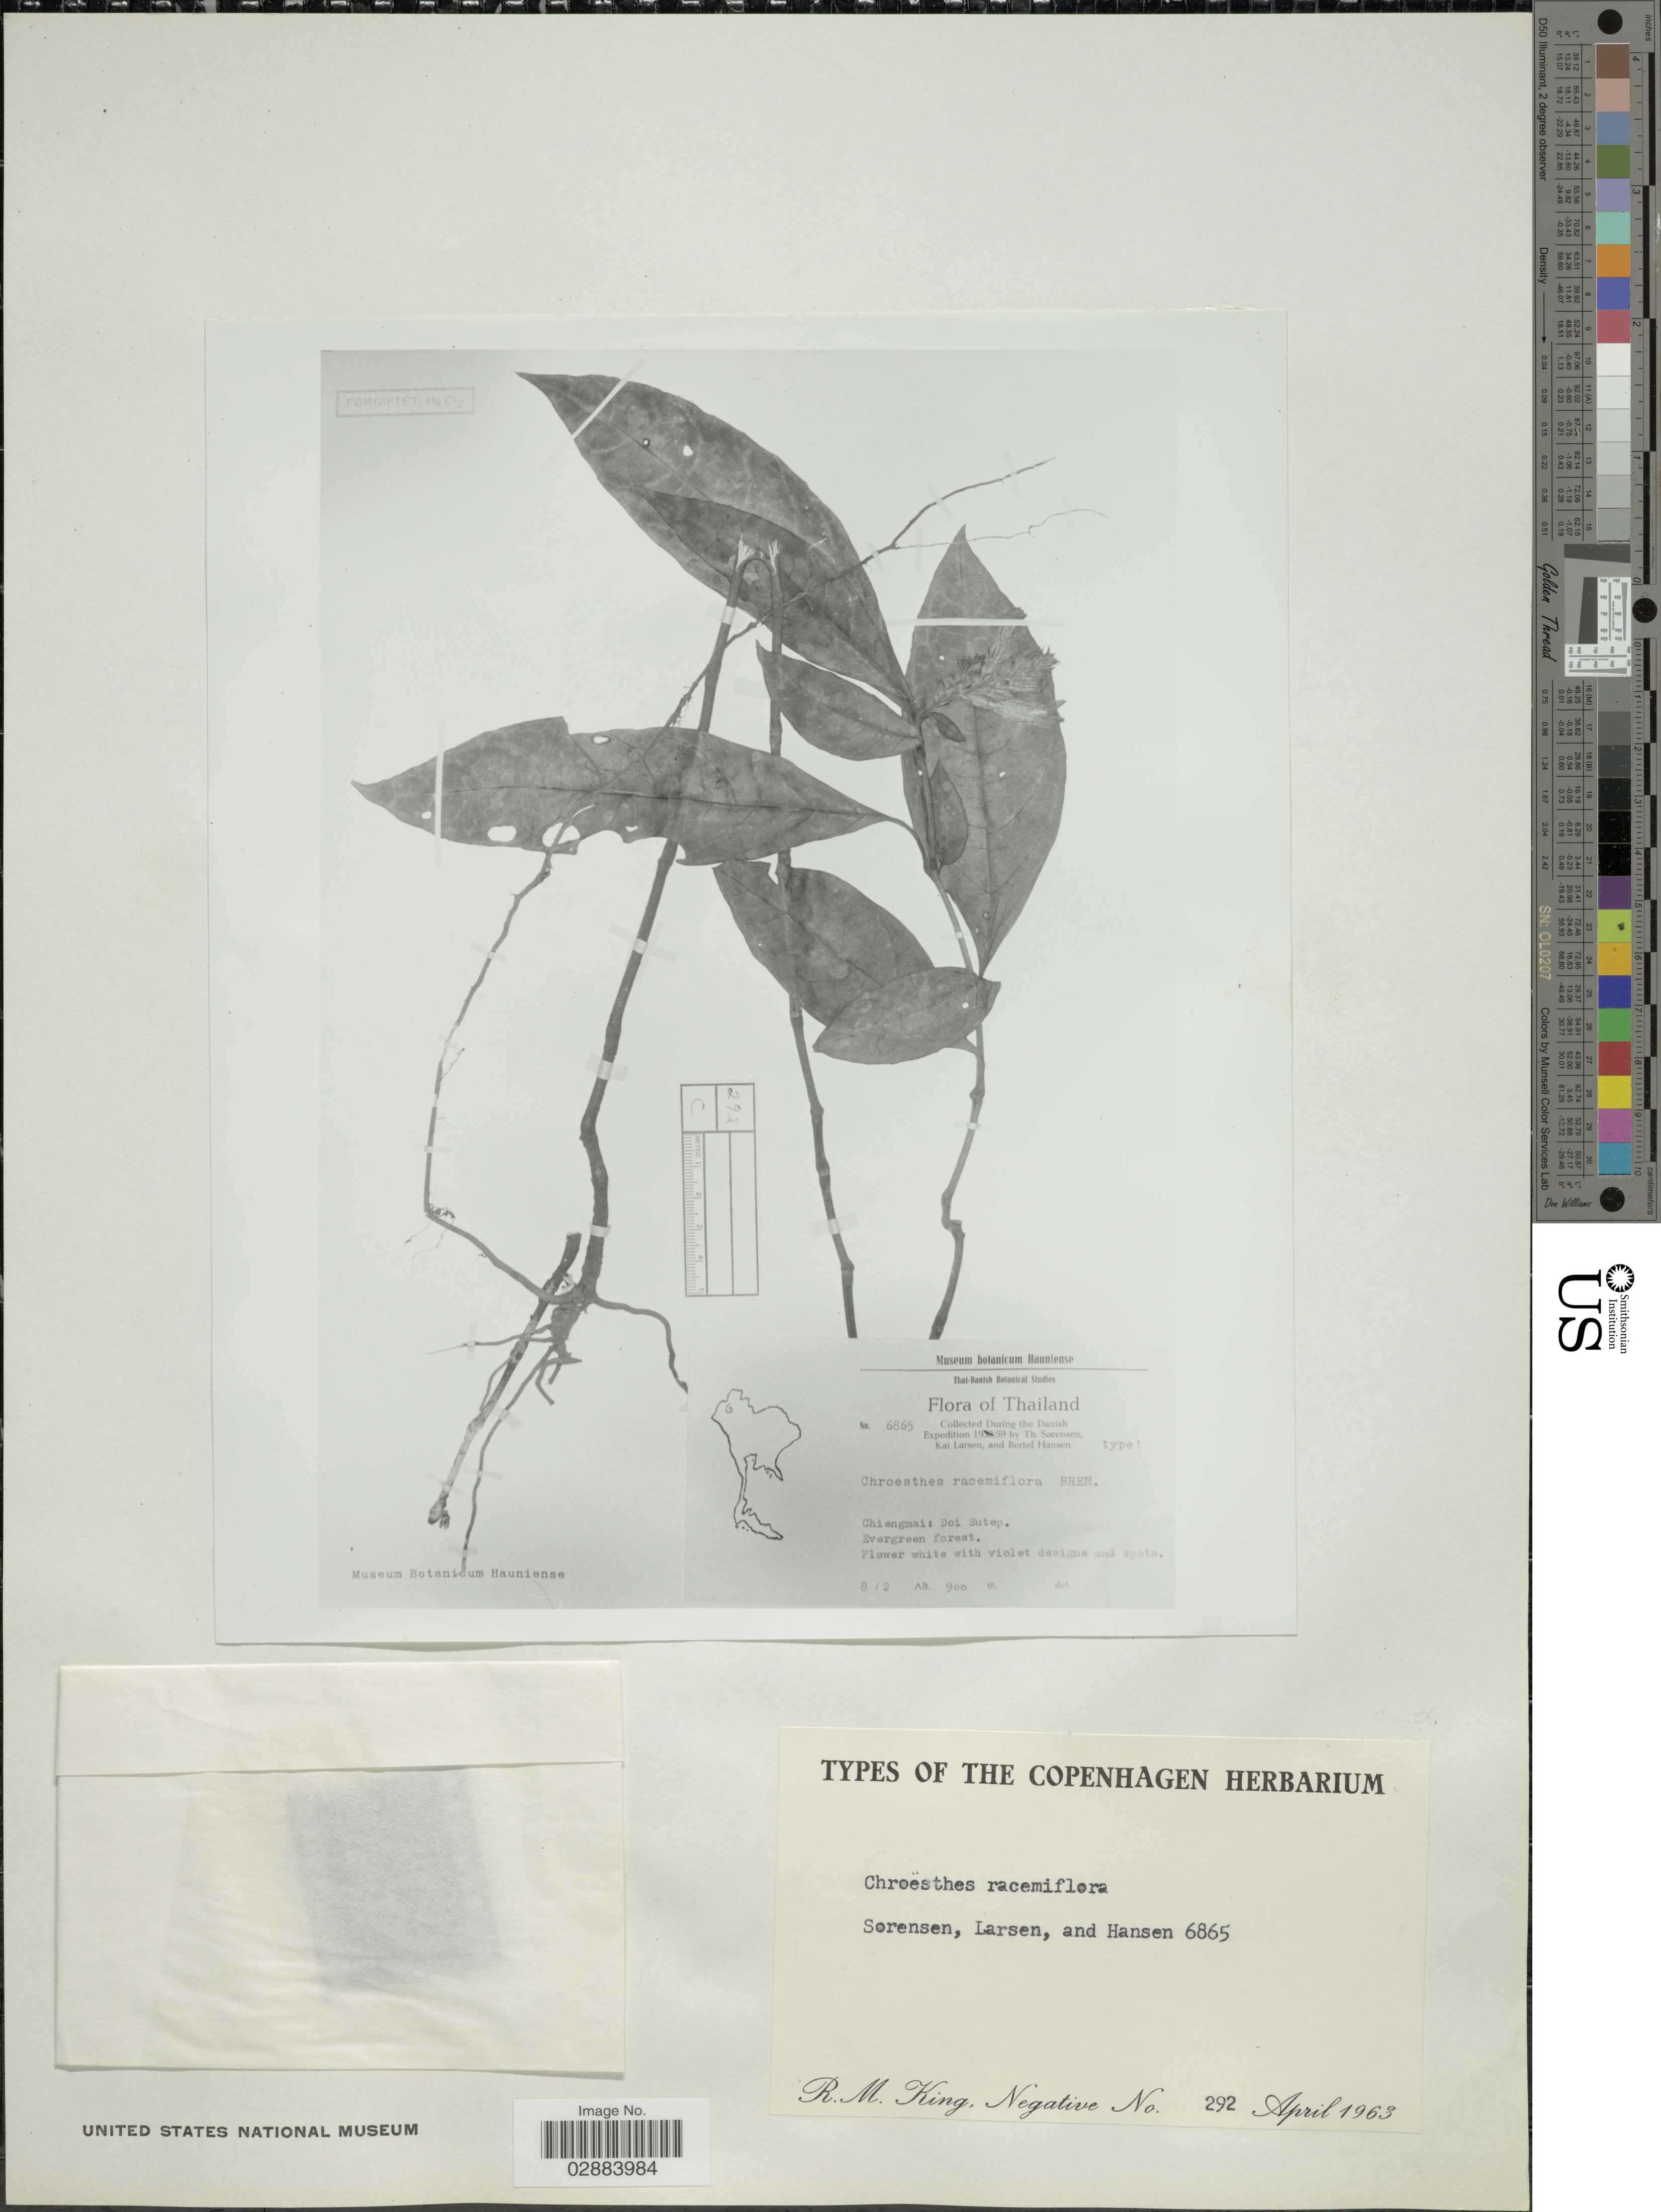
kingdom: Plantae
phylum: Tracheophyta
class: Magnoliopsida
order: Lamiales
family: Acanthaceae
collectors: T. Sorensen, K. Larsen & B. Hansen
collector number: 6865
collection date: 1959-02-08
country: Thailand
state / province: Chiang Mai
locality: Chiengmai: Doi Sutep. Evergreen forest.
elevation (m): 900